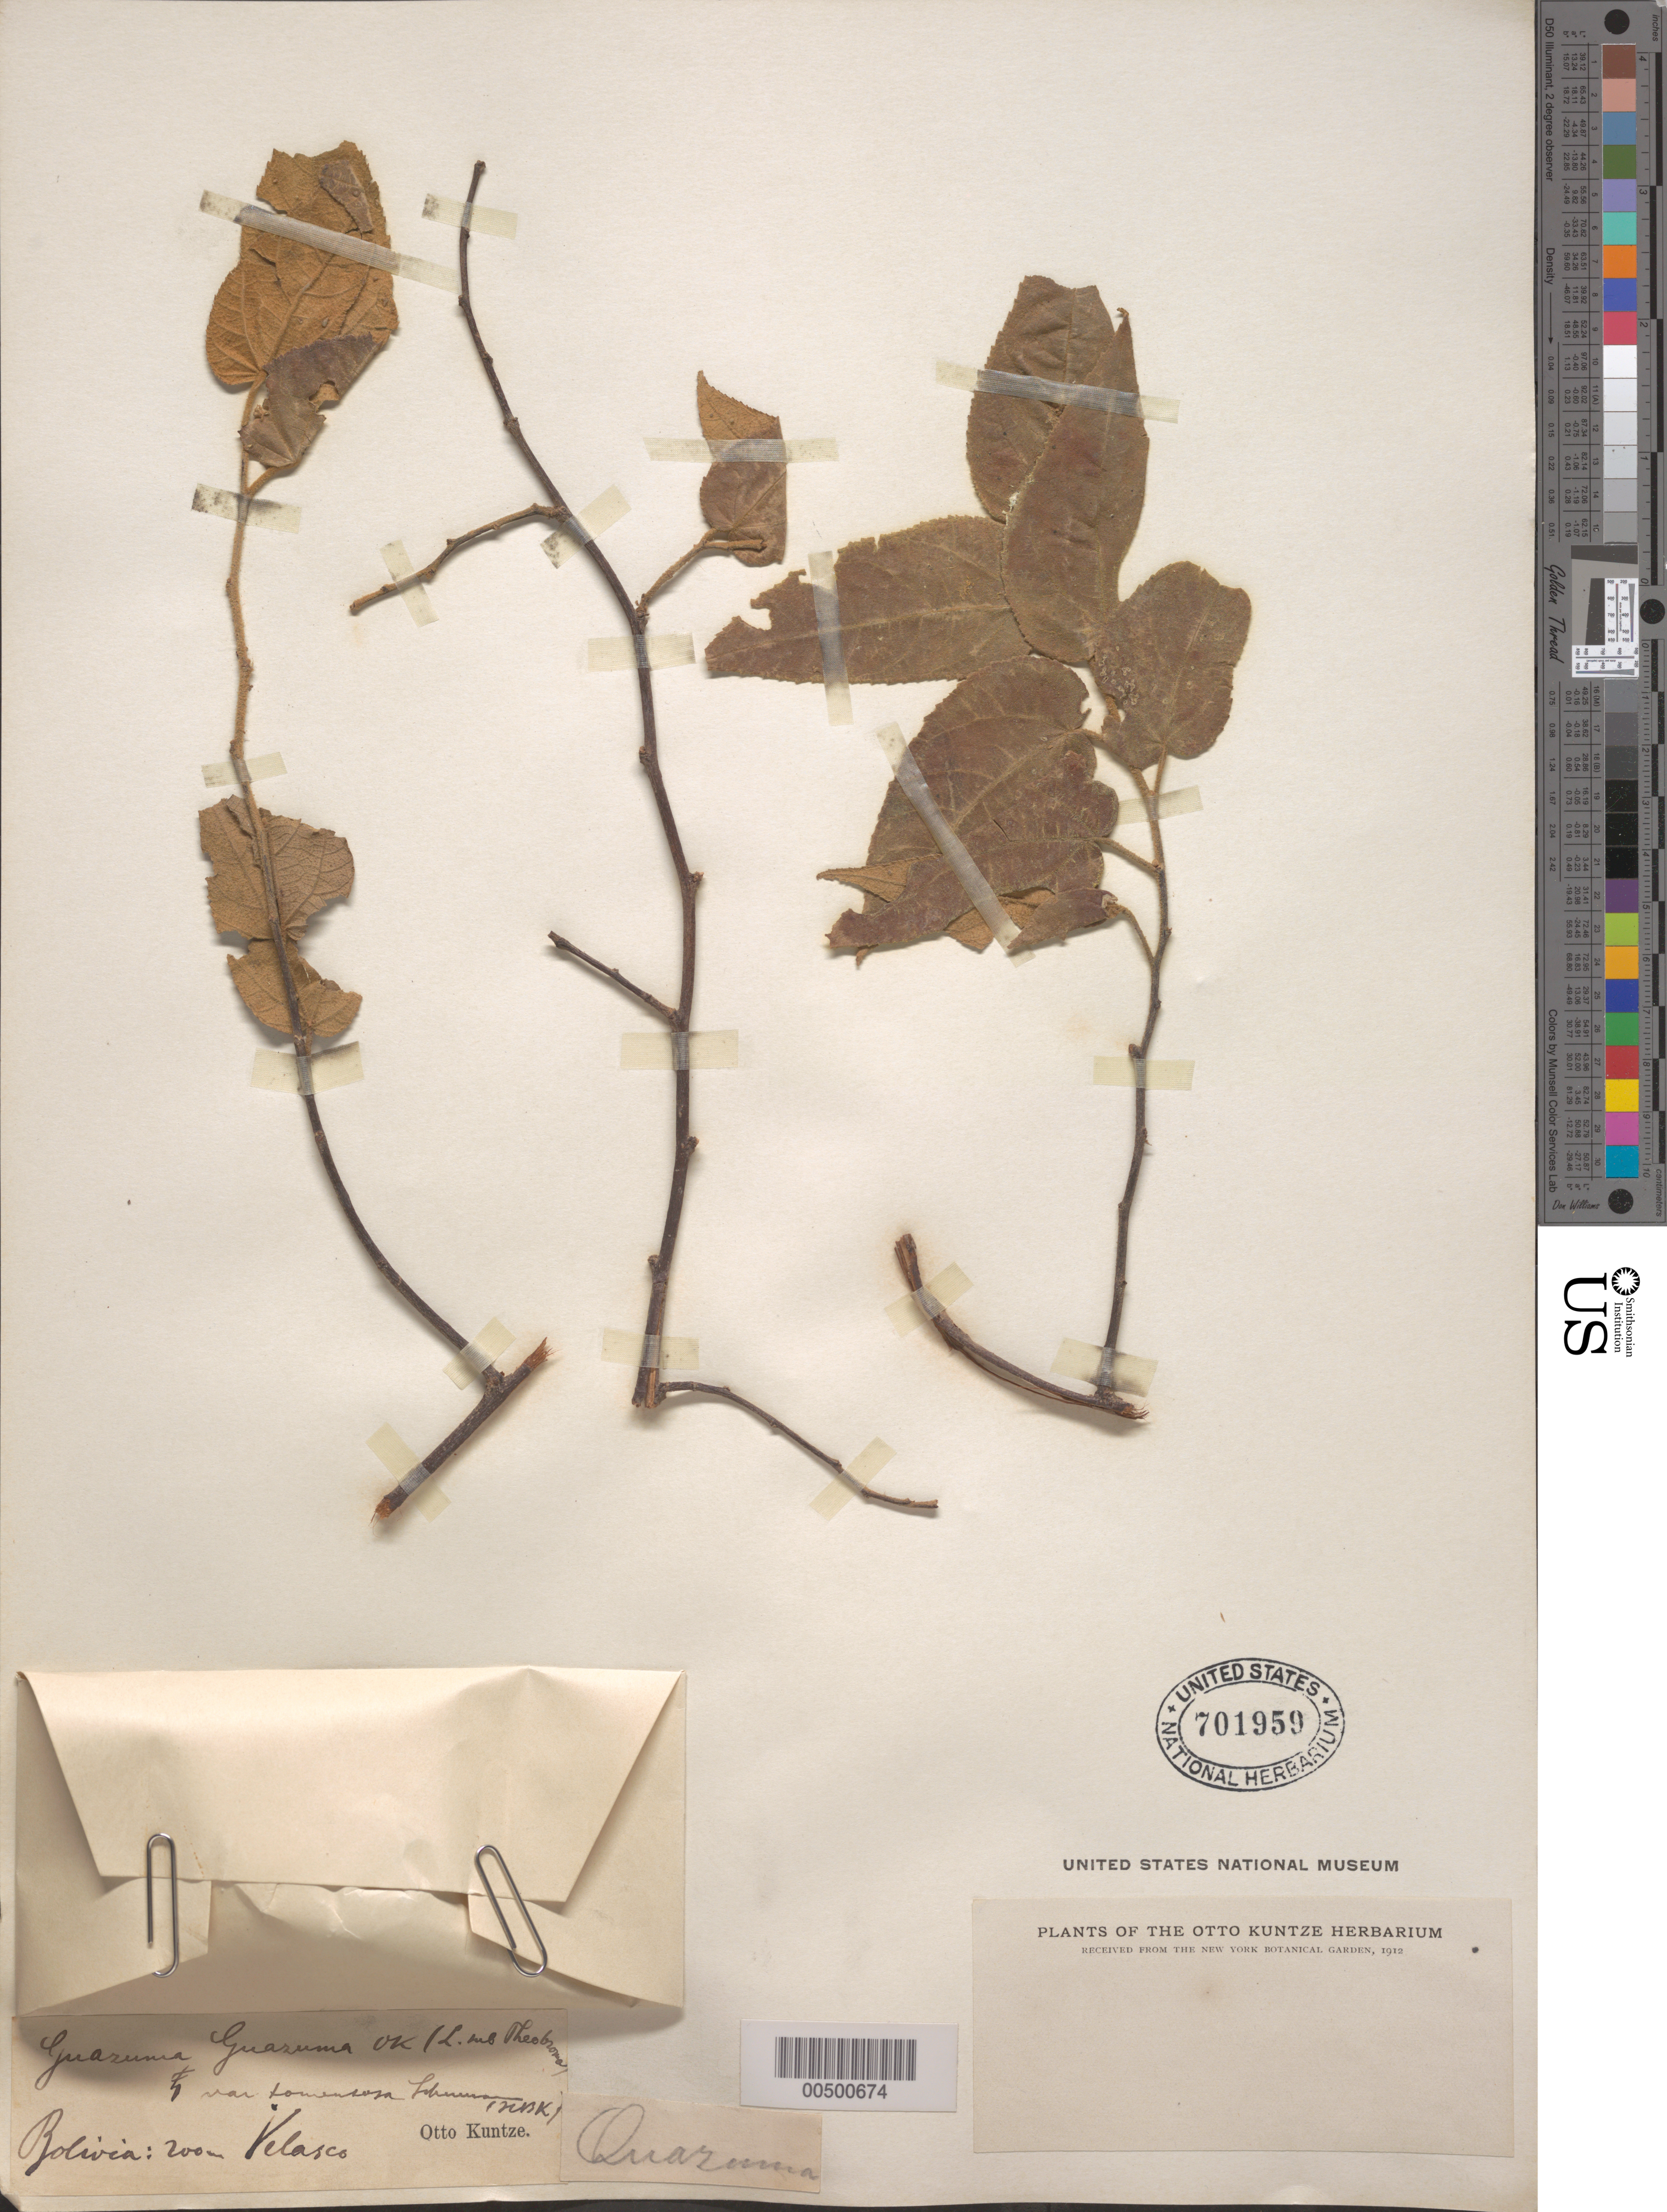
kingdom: Plantae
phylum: Tracheophyta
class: Magnoliopsida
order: Malvales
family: Malvaceae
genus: Guazuma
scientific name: Guazuma ulmifolia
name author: Lam.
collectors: C.E.O. Kuntze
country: Bolivia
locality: Velasco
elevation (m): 200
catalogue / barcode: US 701959